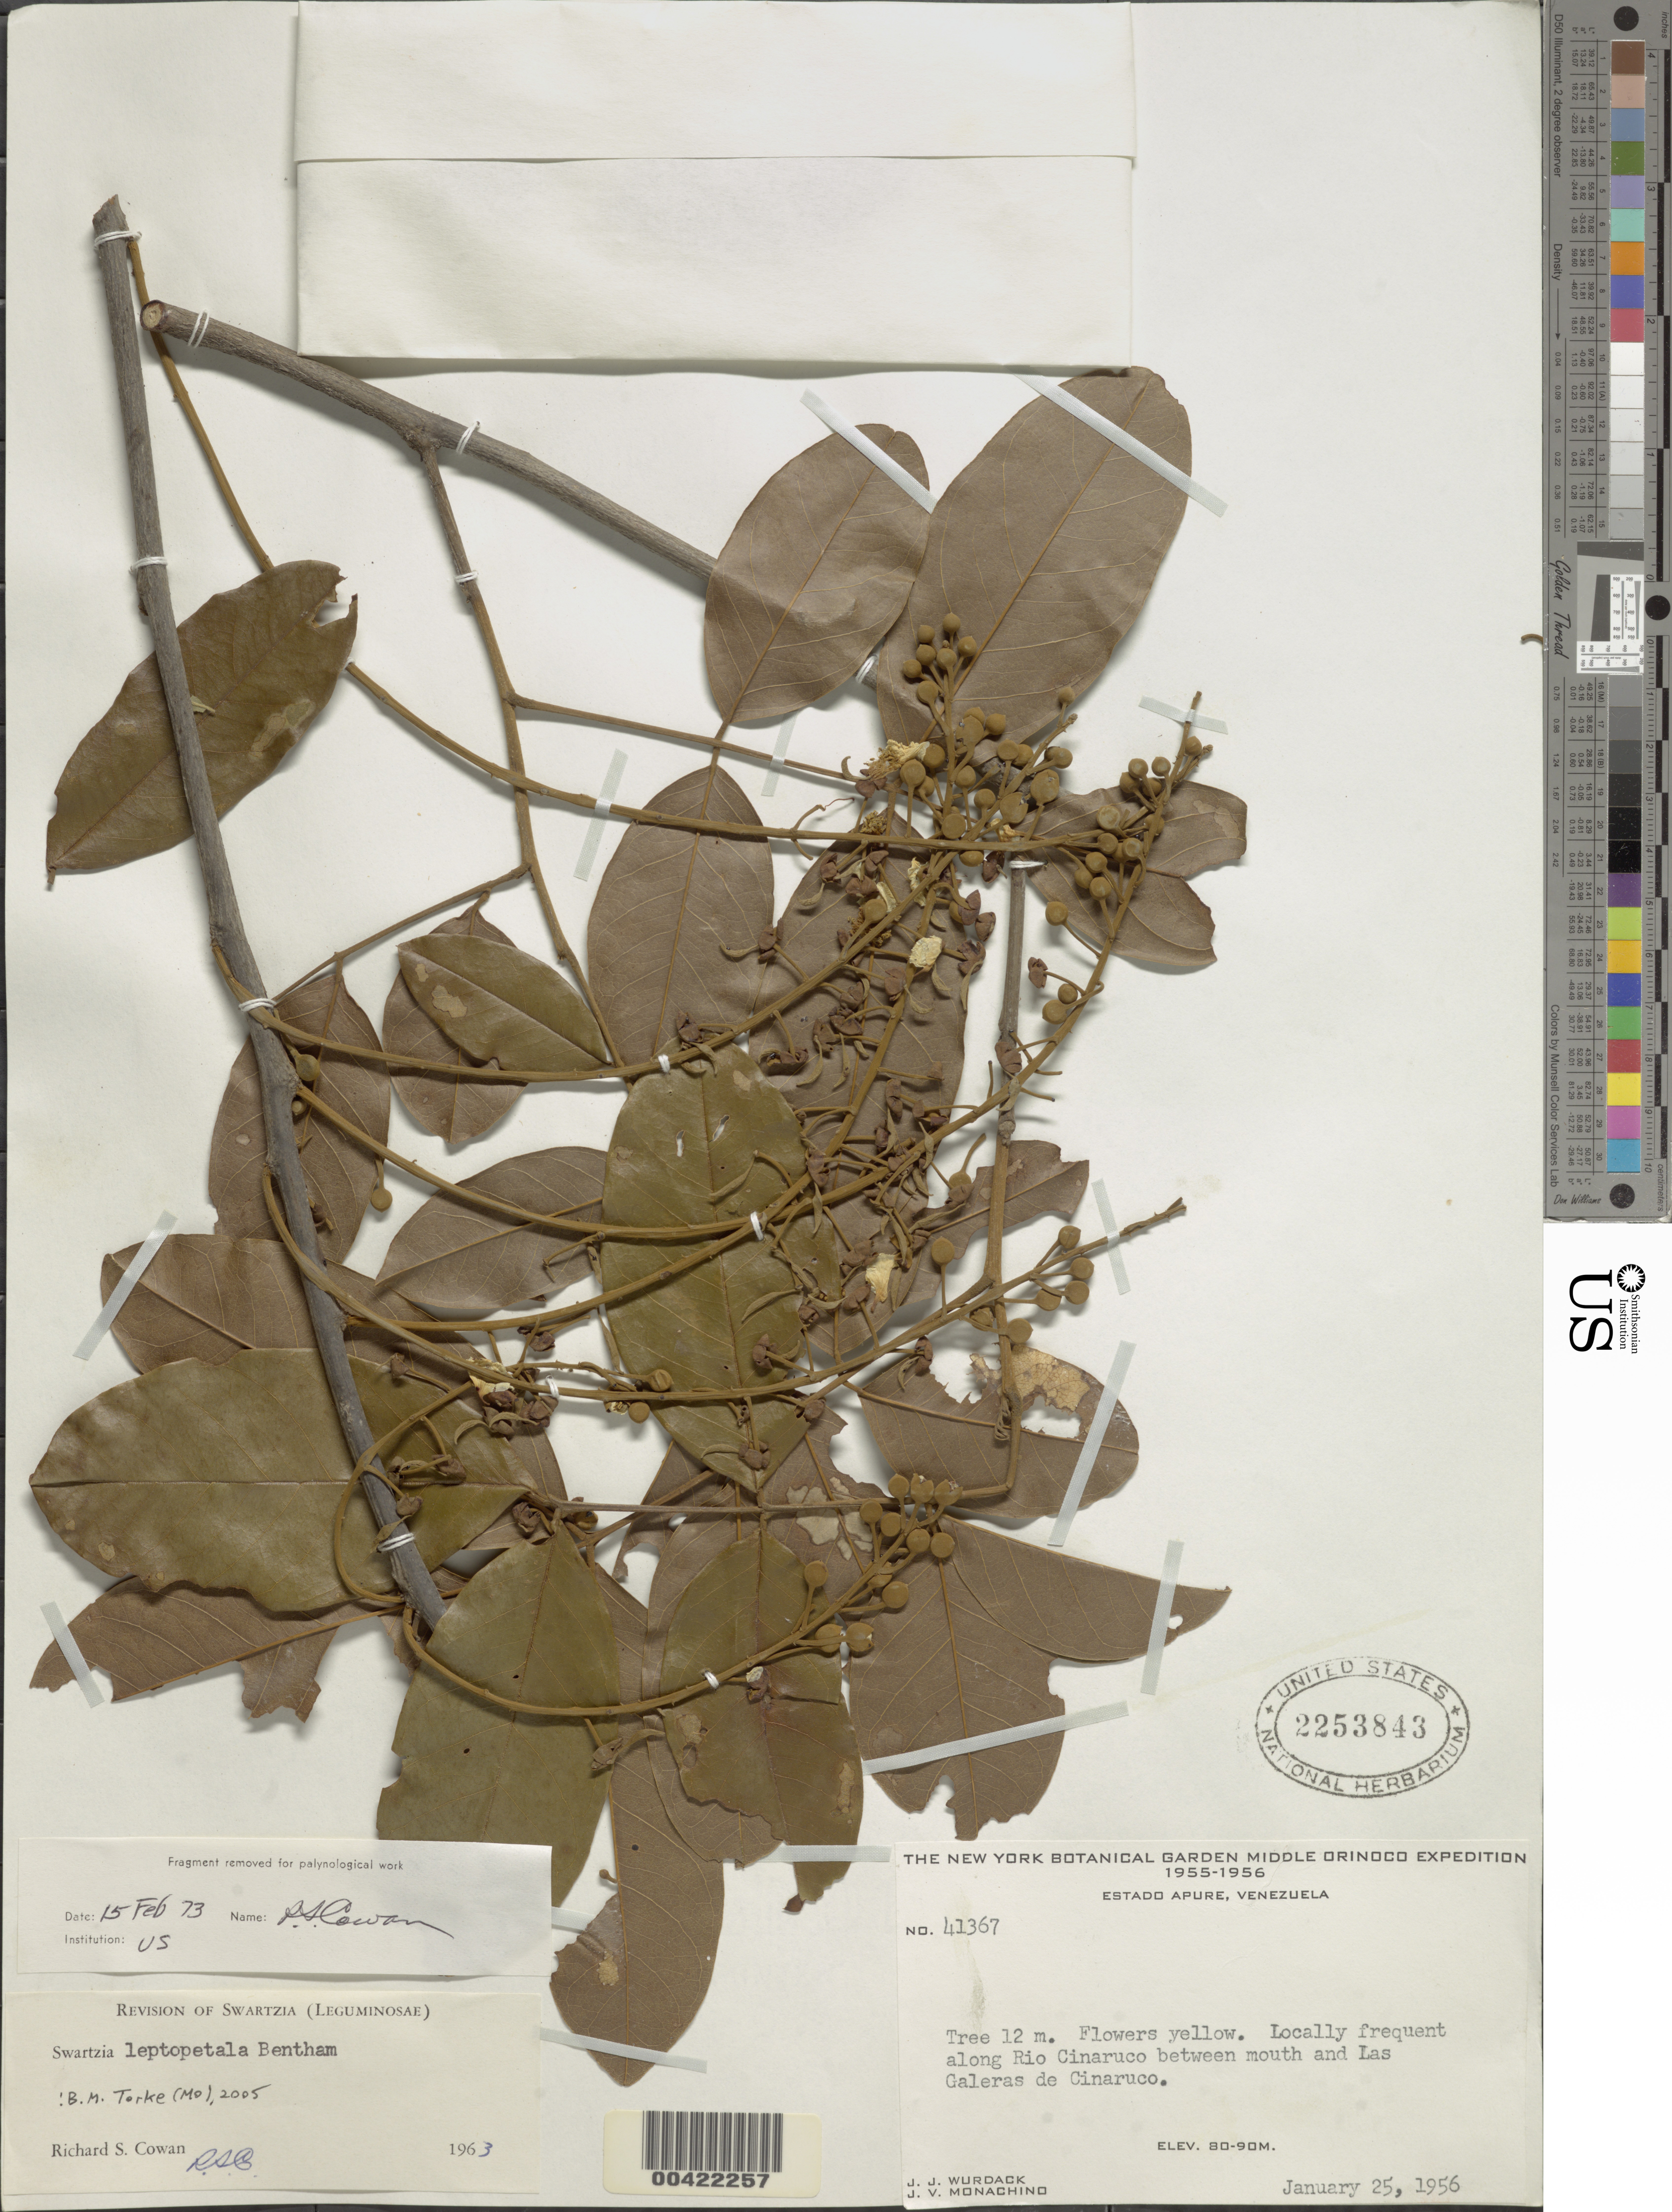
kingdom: Plantae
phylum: Tracheophyta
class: Magnoliopsida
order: Fabales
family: Fabaceae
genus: Swartzia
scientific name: Swartzia leptopetala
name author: Benth.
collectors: J. J. Wurdack & J. V. Monachino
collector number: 41367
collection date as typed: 25 Jan 1956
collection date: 1956-01-25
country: Venezuela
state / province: Apure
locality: Las galeras de cinaruca, between mouth and; along rio cinaruco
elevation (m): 80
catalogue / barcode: US 2253843